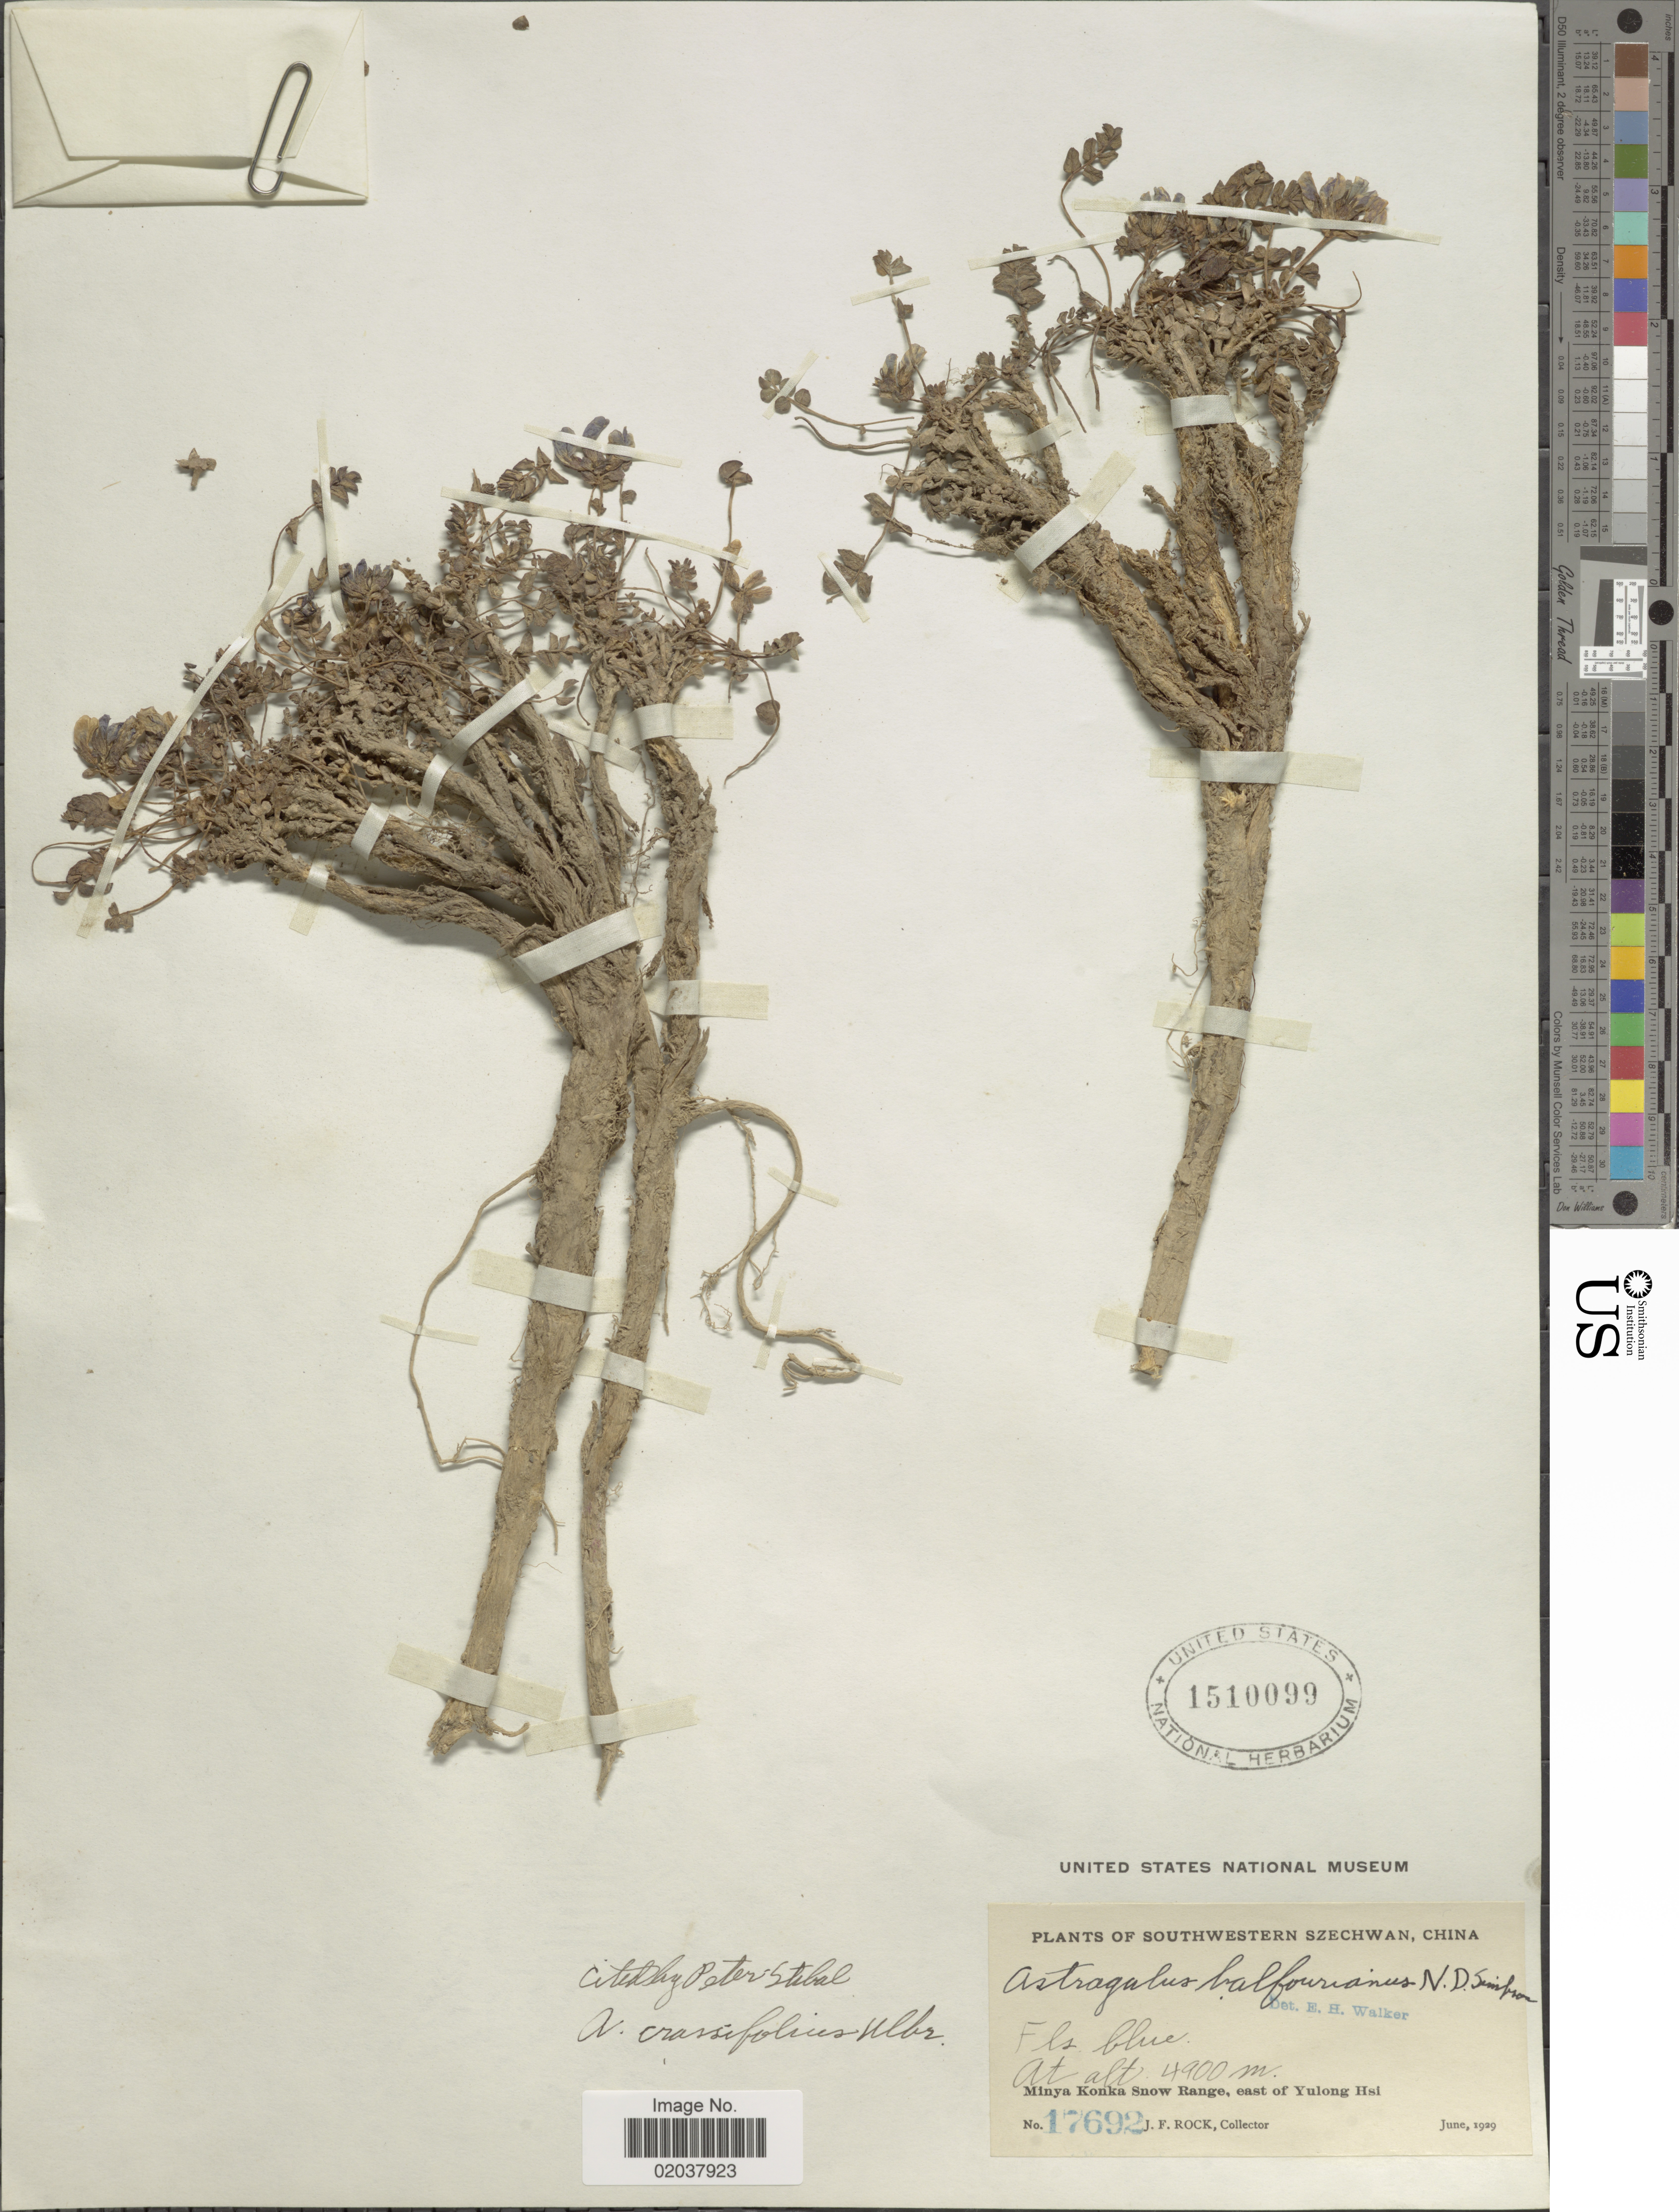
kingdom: Plantae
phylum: Tracheophyta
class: Magnoliopsida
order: Fabales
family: Fabaceae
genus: Astragalus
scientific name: Astragalus crassifolius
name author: Ulbr.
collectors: J. Rock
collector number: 17692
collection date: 1929-06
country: China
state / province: Sichuan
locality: Southwestern Szechwan. Minya Konka Snow Range, east of Yulong Hsi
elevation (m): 4900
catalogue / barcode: US 1510099